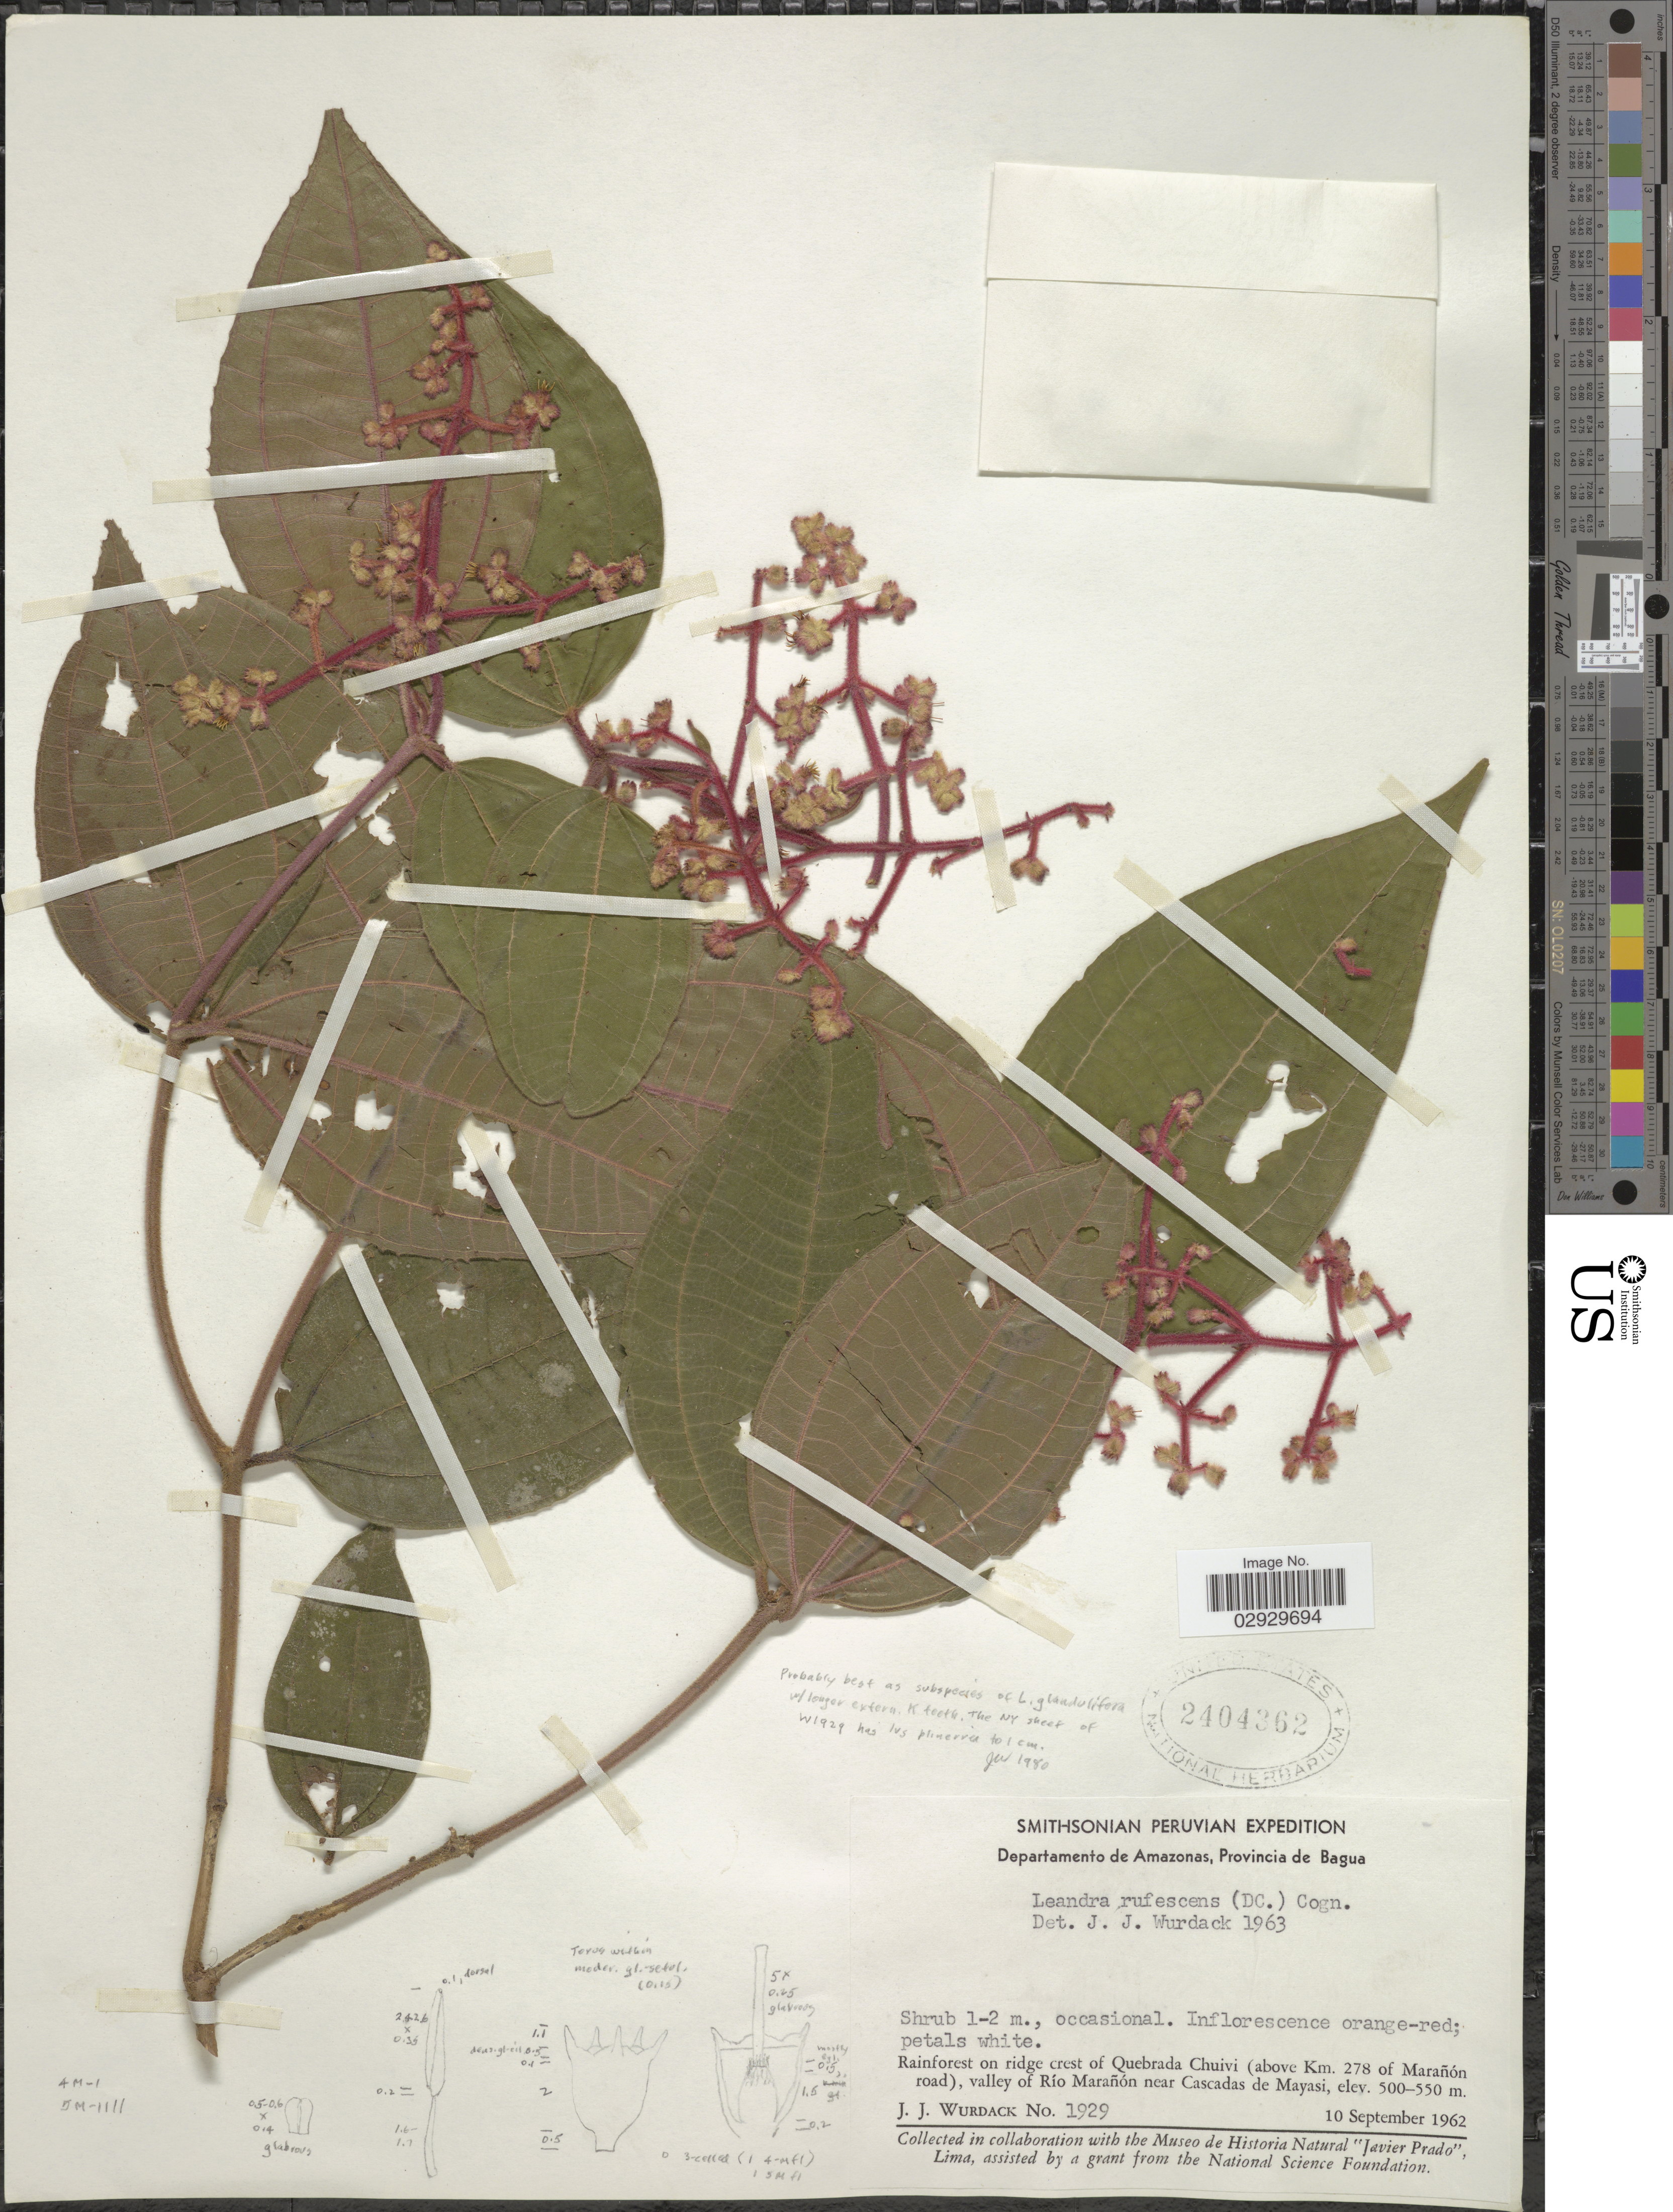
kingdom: Plantae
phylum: Tracheophyta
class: Magnoliopsida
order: Myrtales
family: Melastomataceae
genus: Leandra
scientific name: Leandra glandulifera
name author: (Triana) Cogn.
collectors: J. J. Wurdack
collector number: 1929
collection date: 1962-09-10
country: Peru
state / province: Amazonas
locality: Departamento de Amazonas, Provincia de Bagua, Rainforest on ridge crest of Quebrada Chuivi (above Km. 278 of Marañón road), valley of Río Marañón near Cascadas de Mayasi.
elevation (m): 500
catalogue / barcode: US 2404362